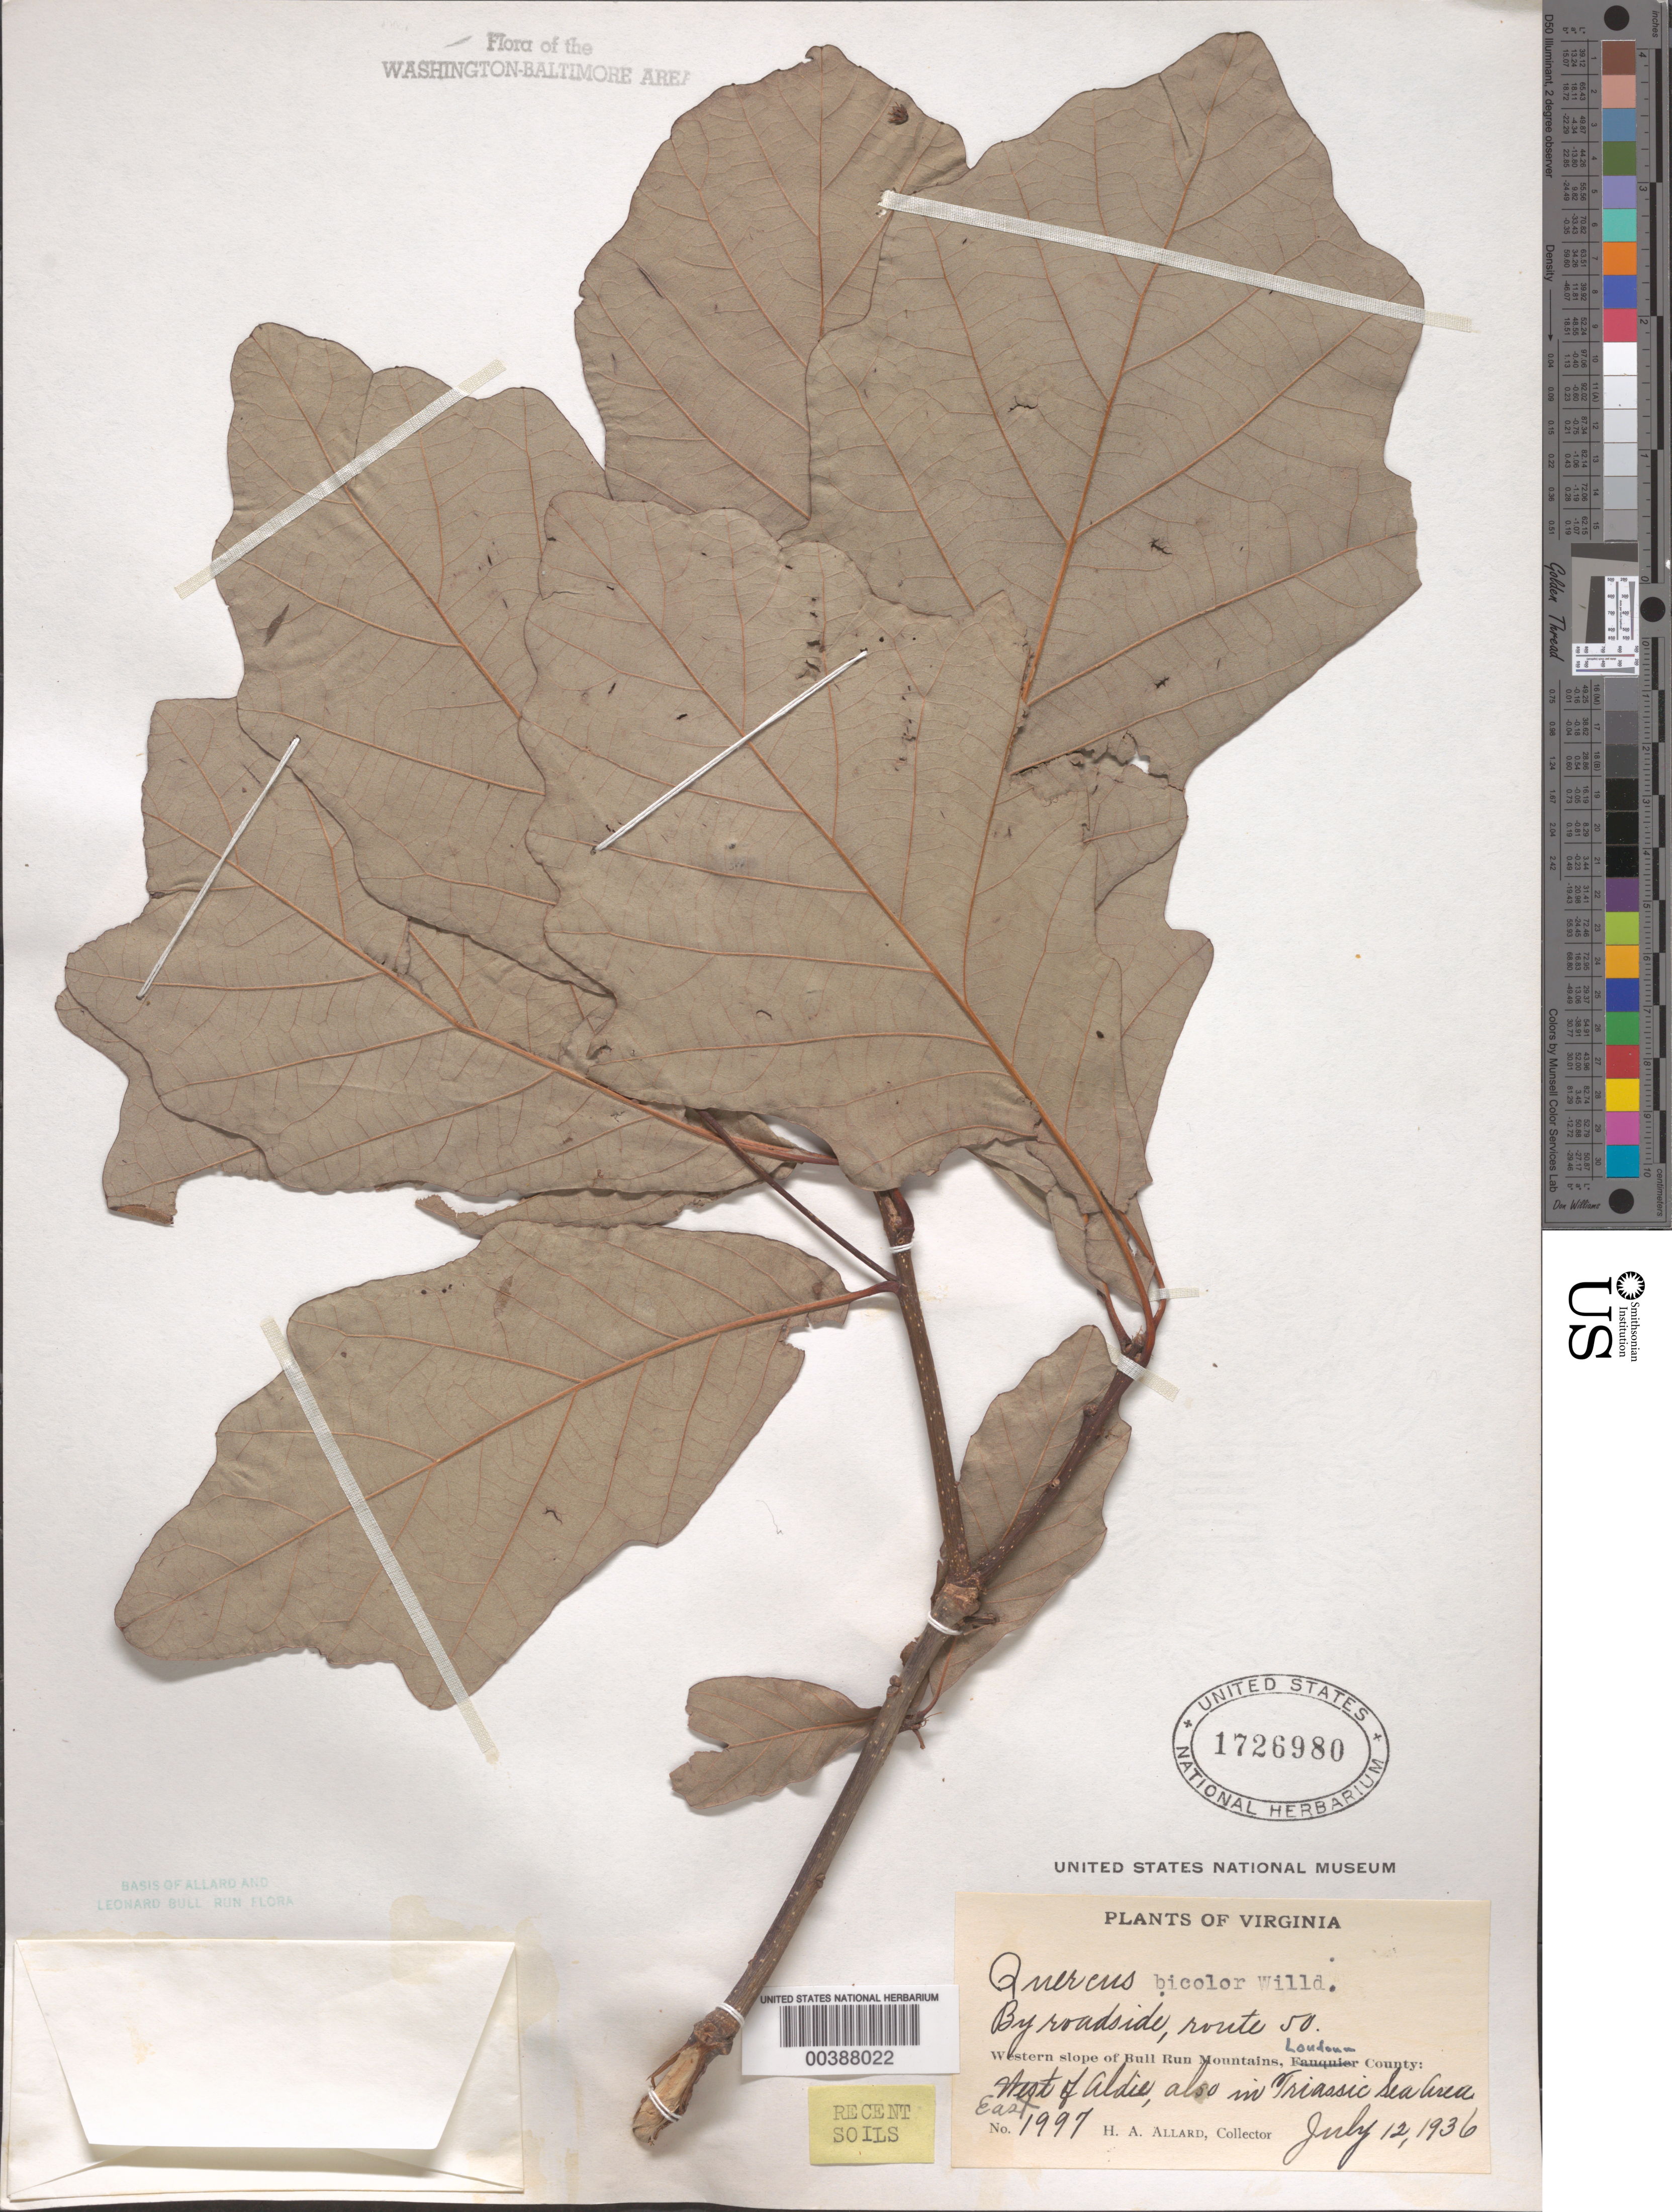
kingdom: Plantae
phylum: Tracheophyta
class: Magnoliopsida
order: Fagales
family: Fagaceae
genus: Quercus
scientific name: Quercus bicolor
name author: Willd.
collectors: H. A. Allard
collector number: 1997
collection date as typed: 12 Jul 1936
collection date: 1936-07-12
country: United States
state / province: Virginia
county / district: Loudoun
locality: East of Aldie, on Route 50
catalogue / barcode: US 1726980